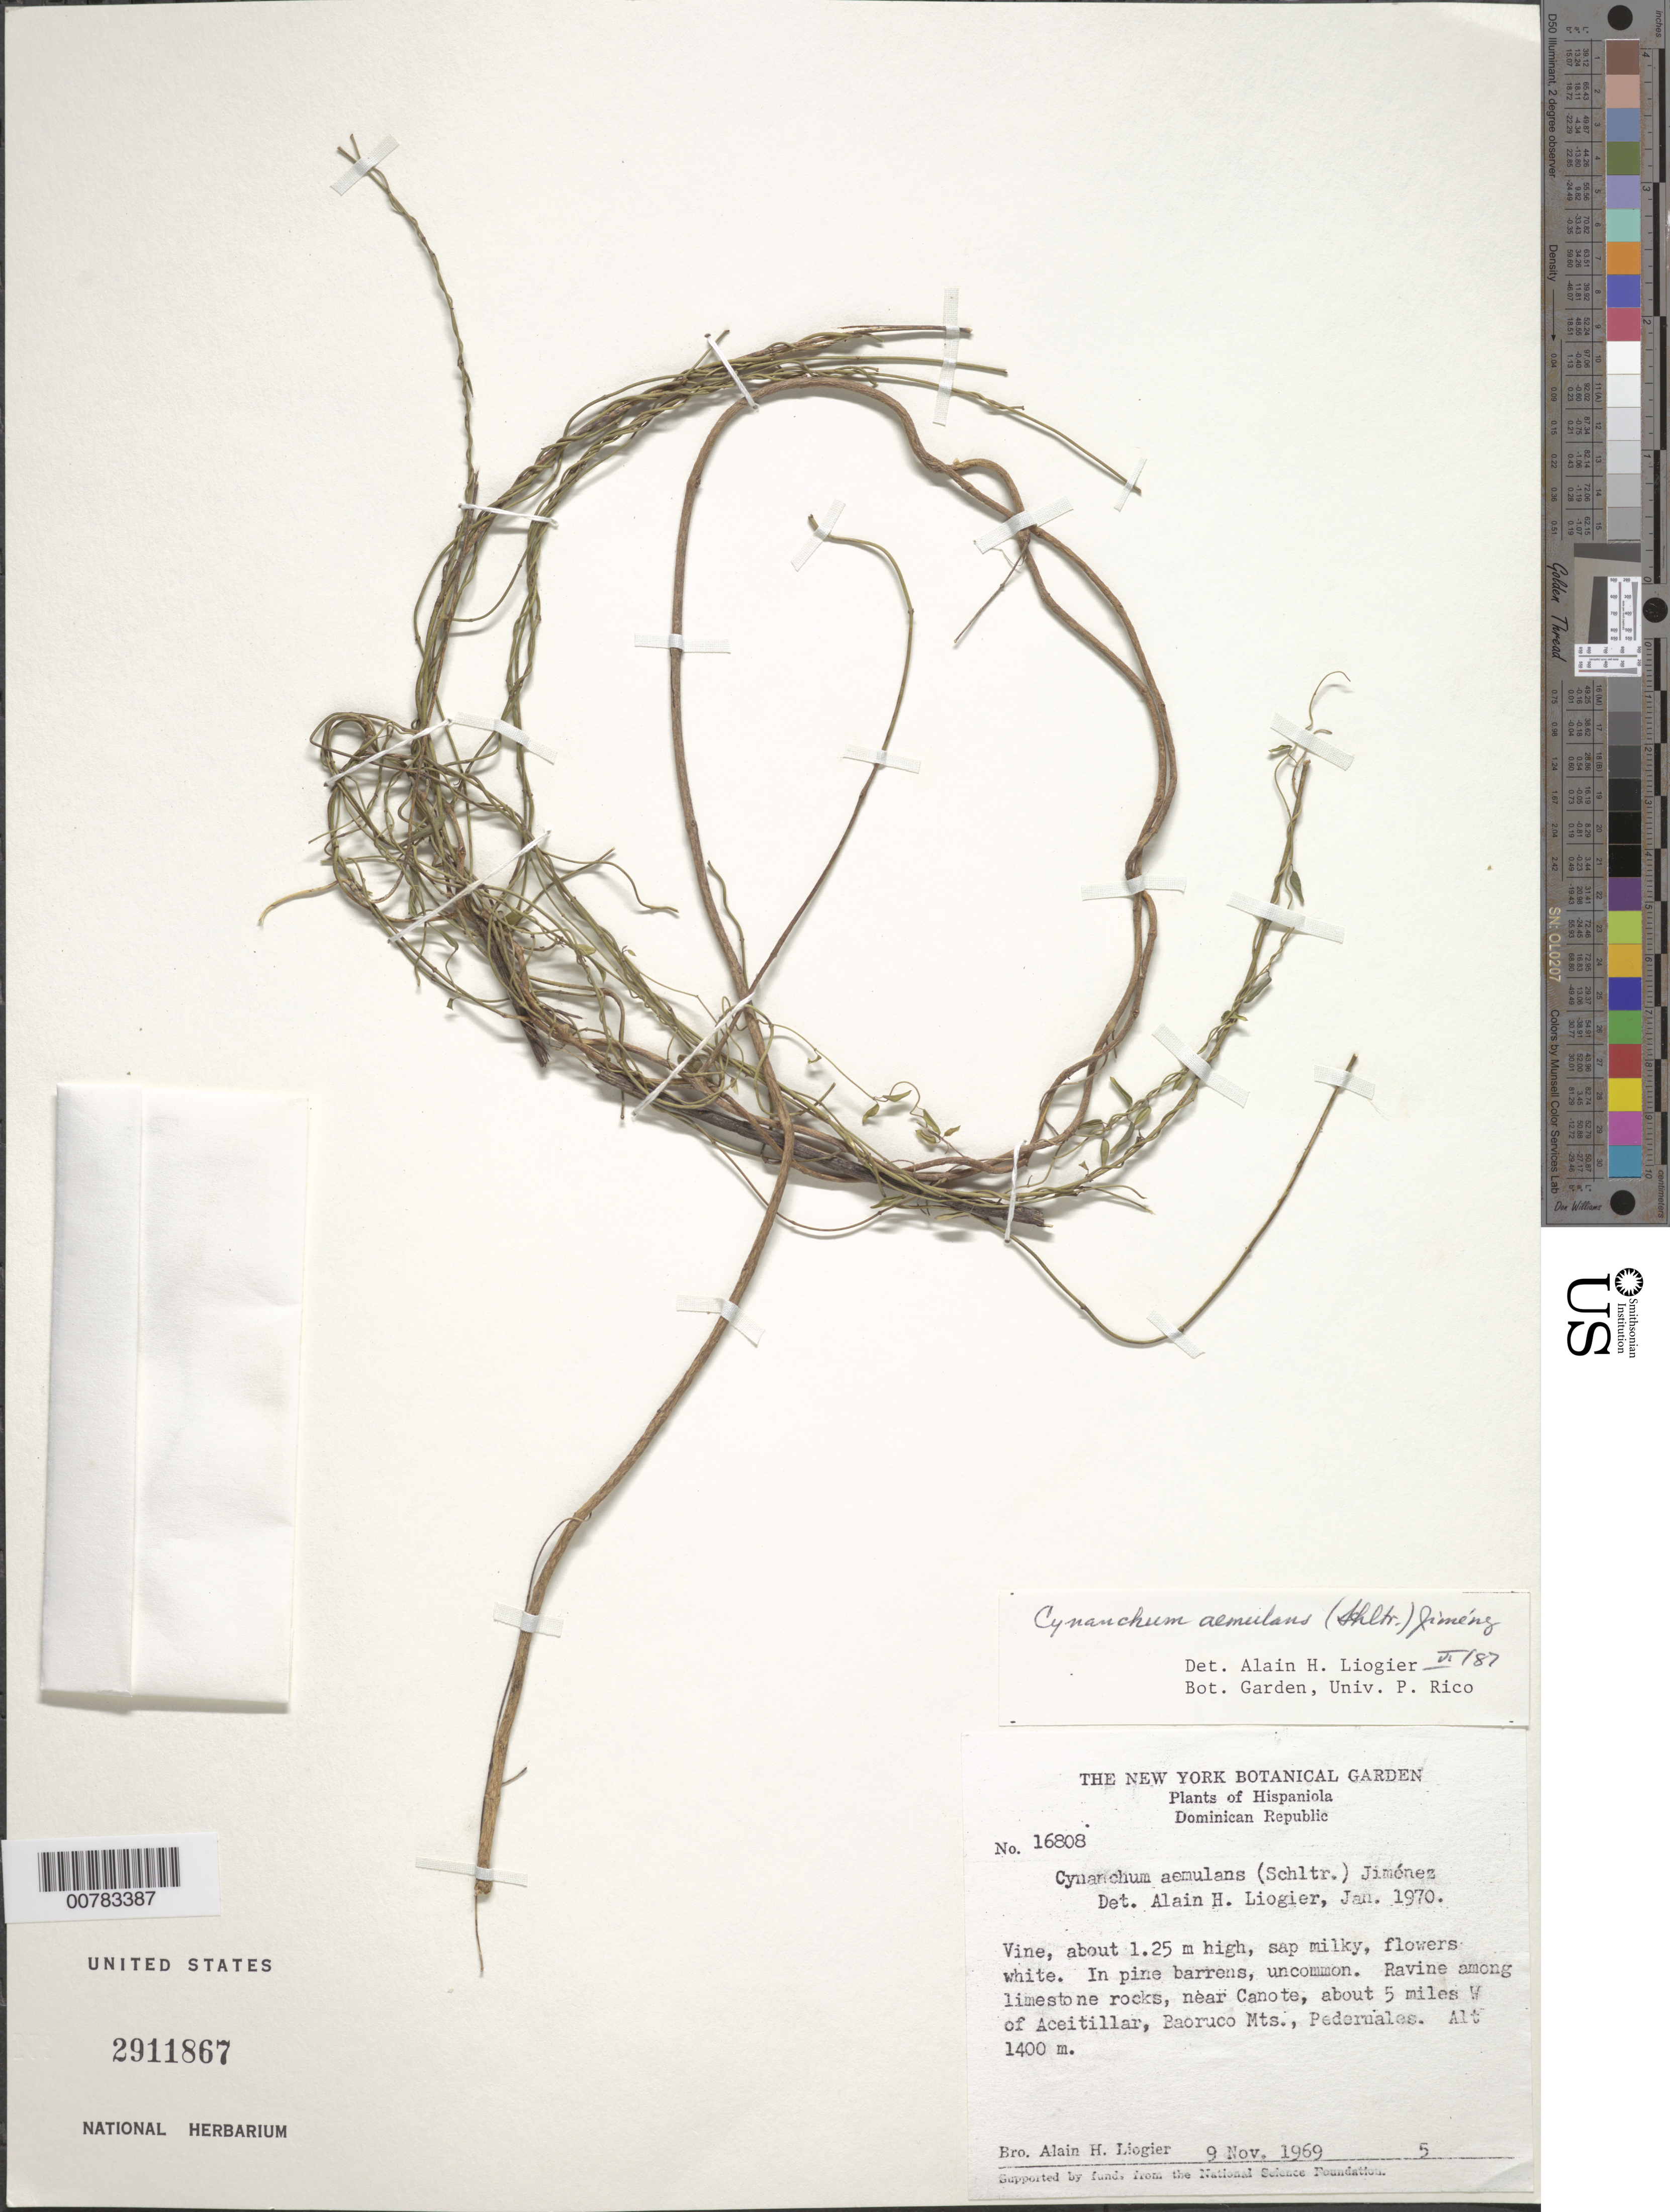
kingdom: Plantae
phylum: Tracheophyta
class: Magnoliopsida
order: Gentianales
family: Apocynaceae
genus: Metastelma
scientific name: Metastelma aemulans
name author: Schltr.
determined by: Liogier, Alain H.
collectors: A. H. Liogier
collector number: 16808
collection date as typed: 09 Nov 1969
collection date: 1969-11-09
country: Dominican Republic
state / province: Pedernales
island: Hispaniola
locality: Baoruco Mts., about 5 miles W of Aceitillar, near Canote.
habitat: In pine barrens, ravine among limestone rocks.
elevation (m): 1400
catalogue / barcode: US 2911867